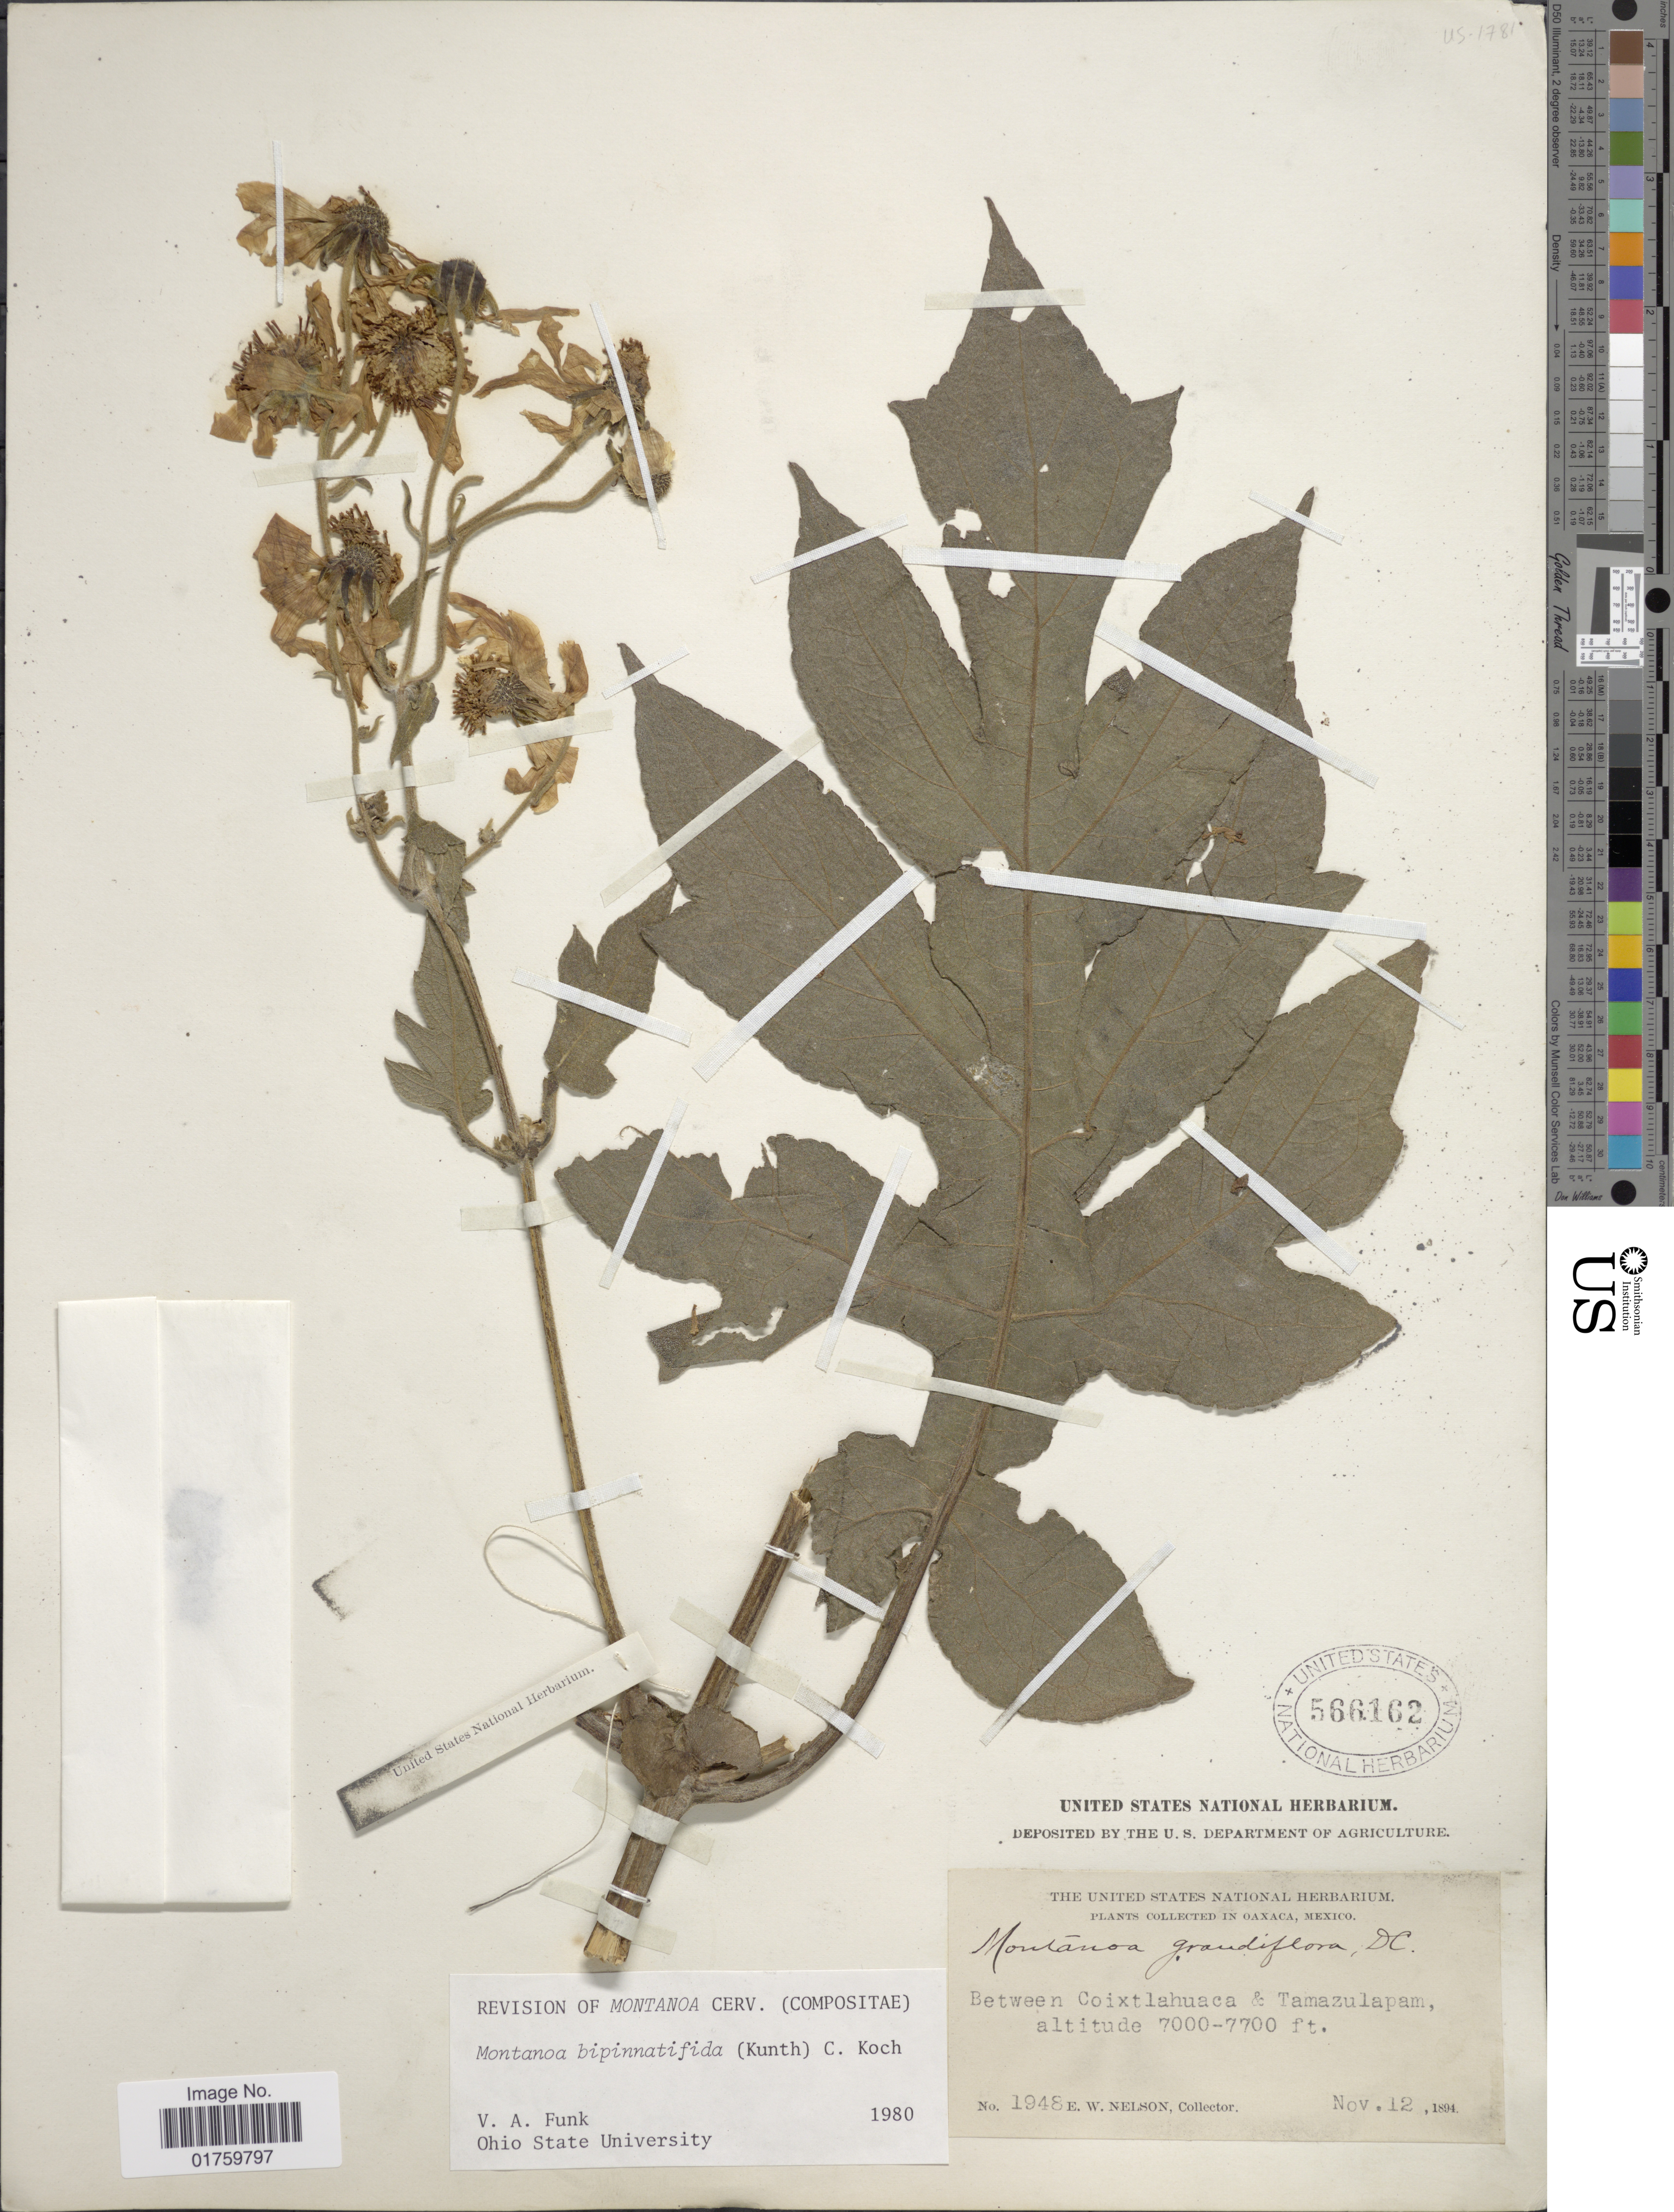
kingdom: Plantae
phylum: Tracheophyta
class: Magnoliopsida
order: Asterales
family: Asteraceae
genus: Montanoa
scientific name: Montanoa bipinnatifida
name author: (Kunth) C. Koch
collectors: E. W. Nelson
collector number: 1948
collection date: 1894-11-12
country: Mexico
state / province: Oaxaca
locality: Between Coixtlahuaca & Tamazulapam.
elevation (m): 2134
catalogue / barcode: US 566162